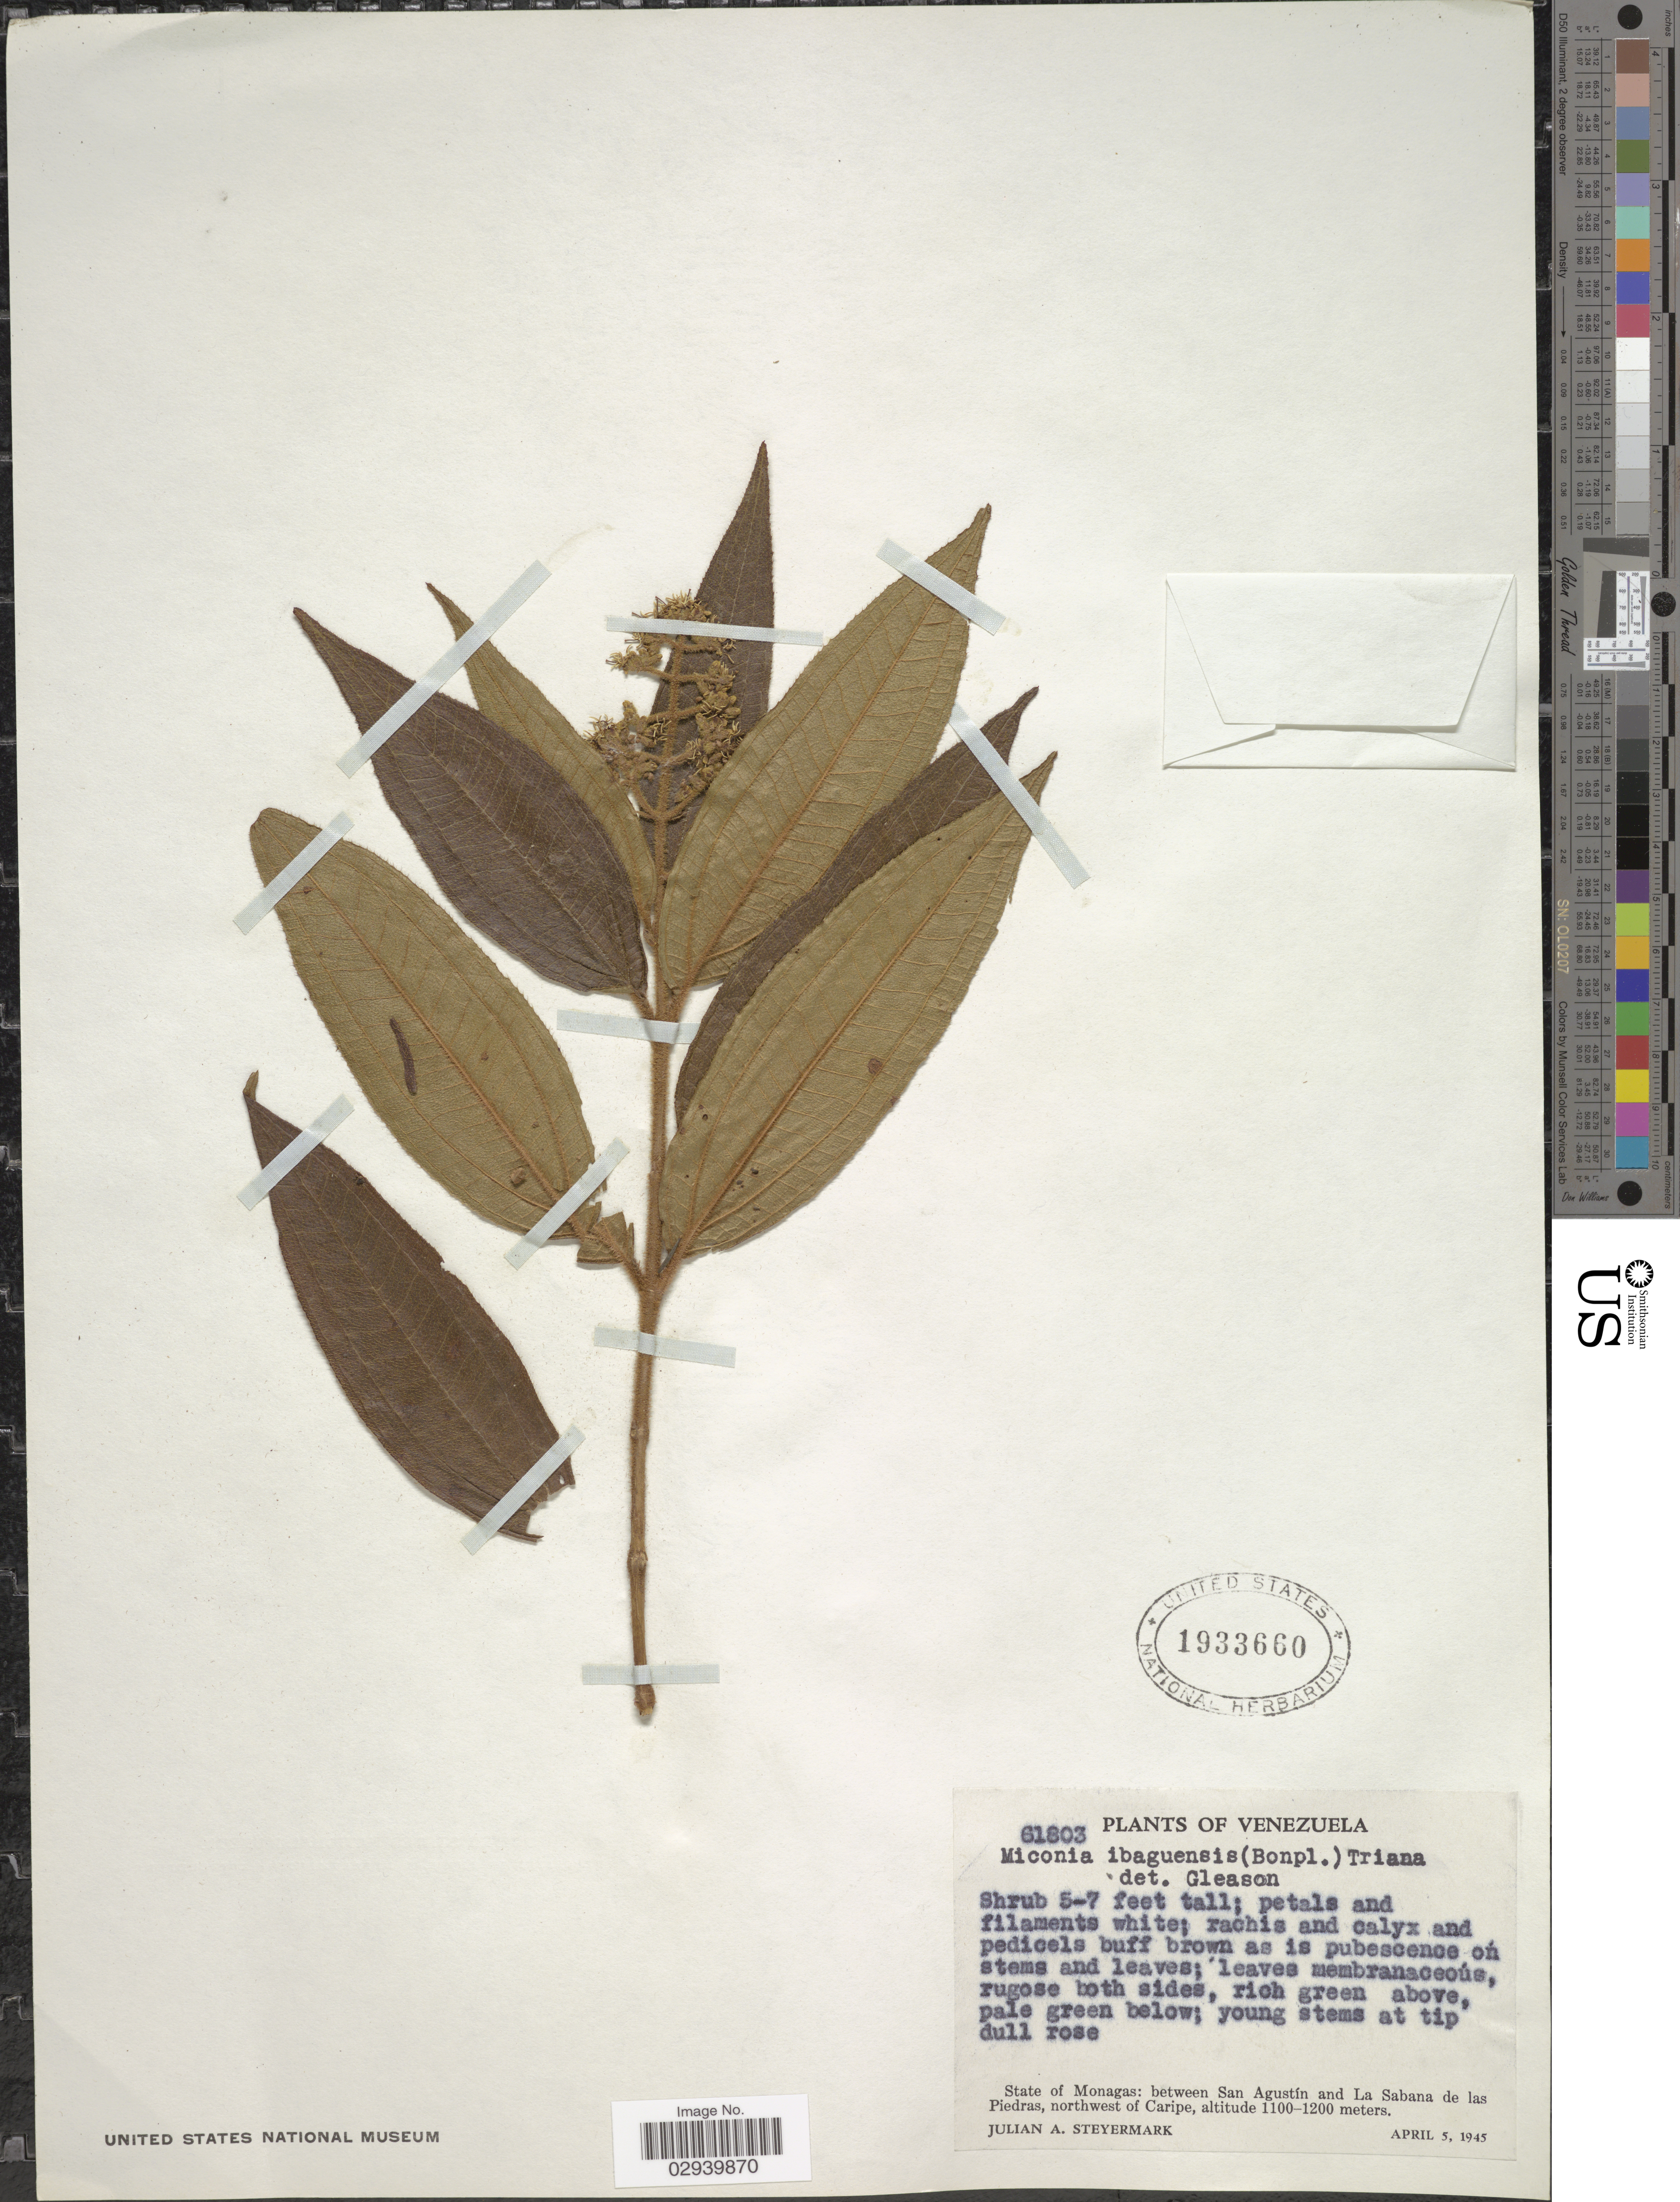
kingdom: Plantae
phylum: Tracheophyta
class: Magnoliopsida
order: Myrtales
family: Melastomataceae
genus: Miconia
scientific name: Miconia ibaguensis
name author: (Bonpl.) Triana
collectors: J. Steyermark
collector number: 61803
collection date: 1945-04-05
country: Venezuela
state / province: Monagas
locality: Between San Agustín and La Sabana de las Piedras, NW of Caripe.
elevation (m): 1100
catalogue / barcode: US 1933660